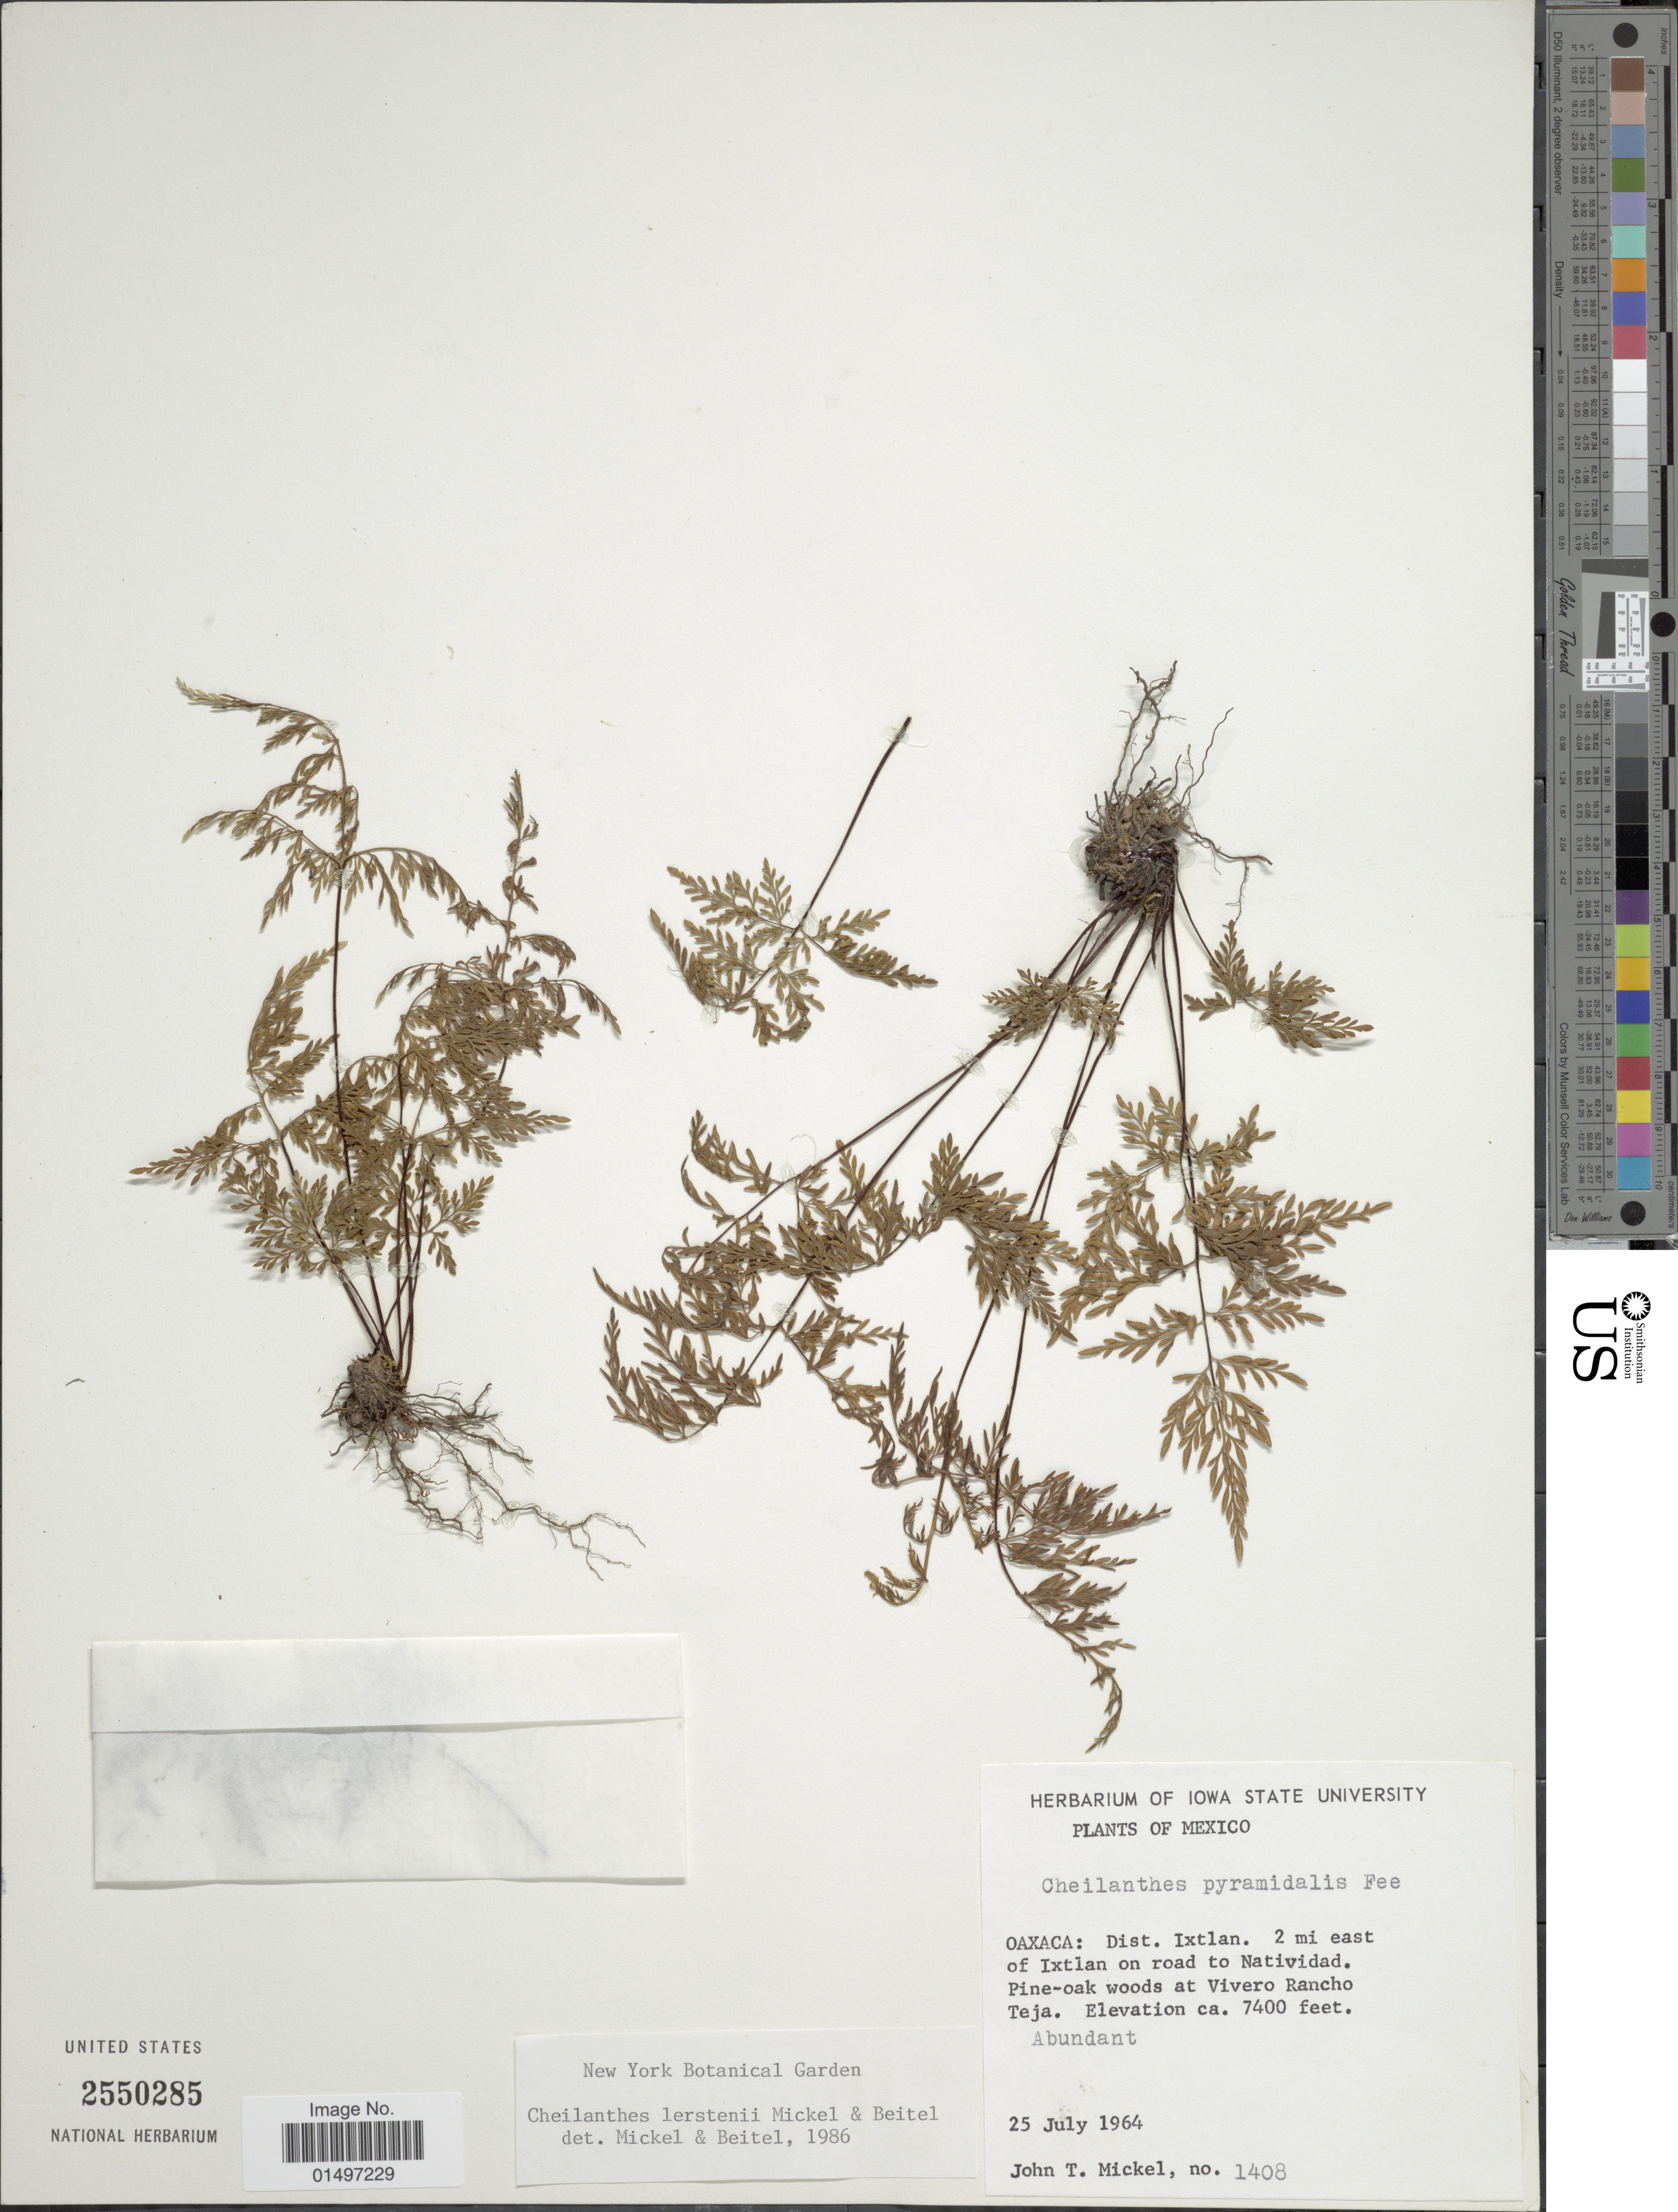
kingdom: Plantae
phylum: Tracheophyta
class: Polypodiopsida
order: Polypodiales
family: Pteridaceae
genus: Gaga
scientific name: Gaga lerstenii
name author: (Mickel & Beitel) Fay W. Li & Windham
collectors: J. T. Mickel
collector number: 1408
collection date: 1964-07-25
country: Mexico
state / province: Oaxaca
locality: Dist. Ixtlan. 2 mi east of Ixtlan on road to Natividad. Pine-oak woods at Vivero Rancho Teja.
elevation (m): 2256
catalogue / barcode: US 2550285